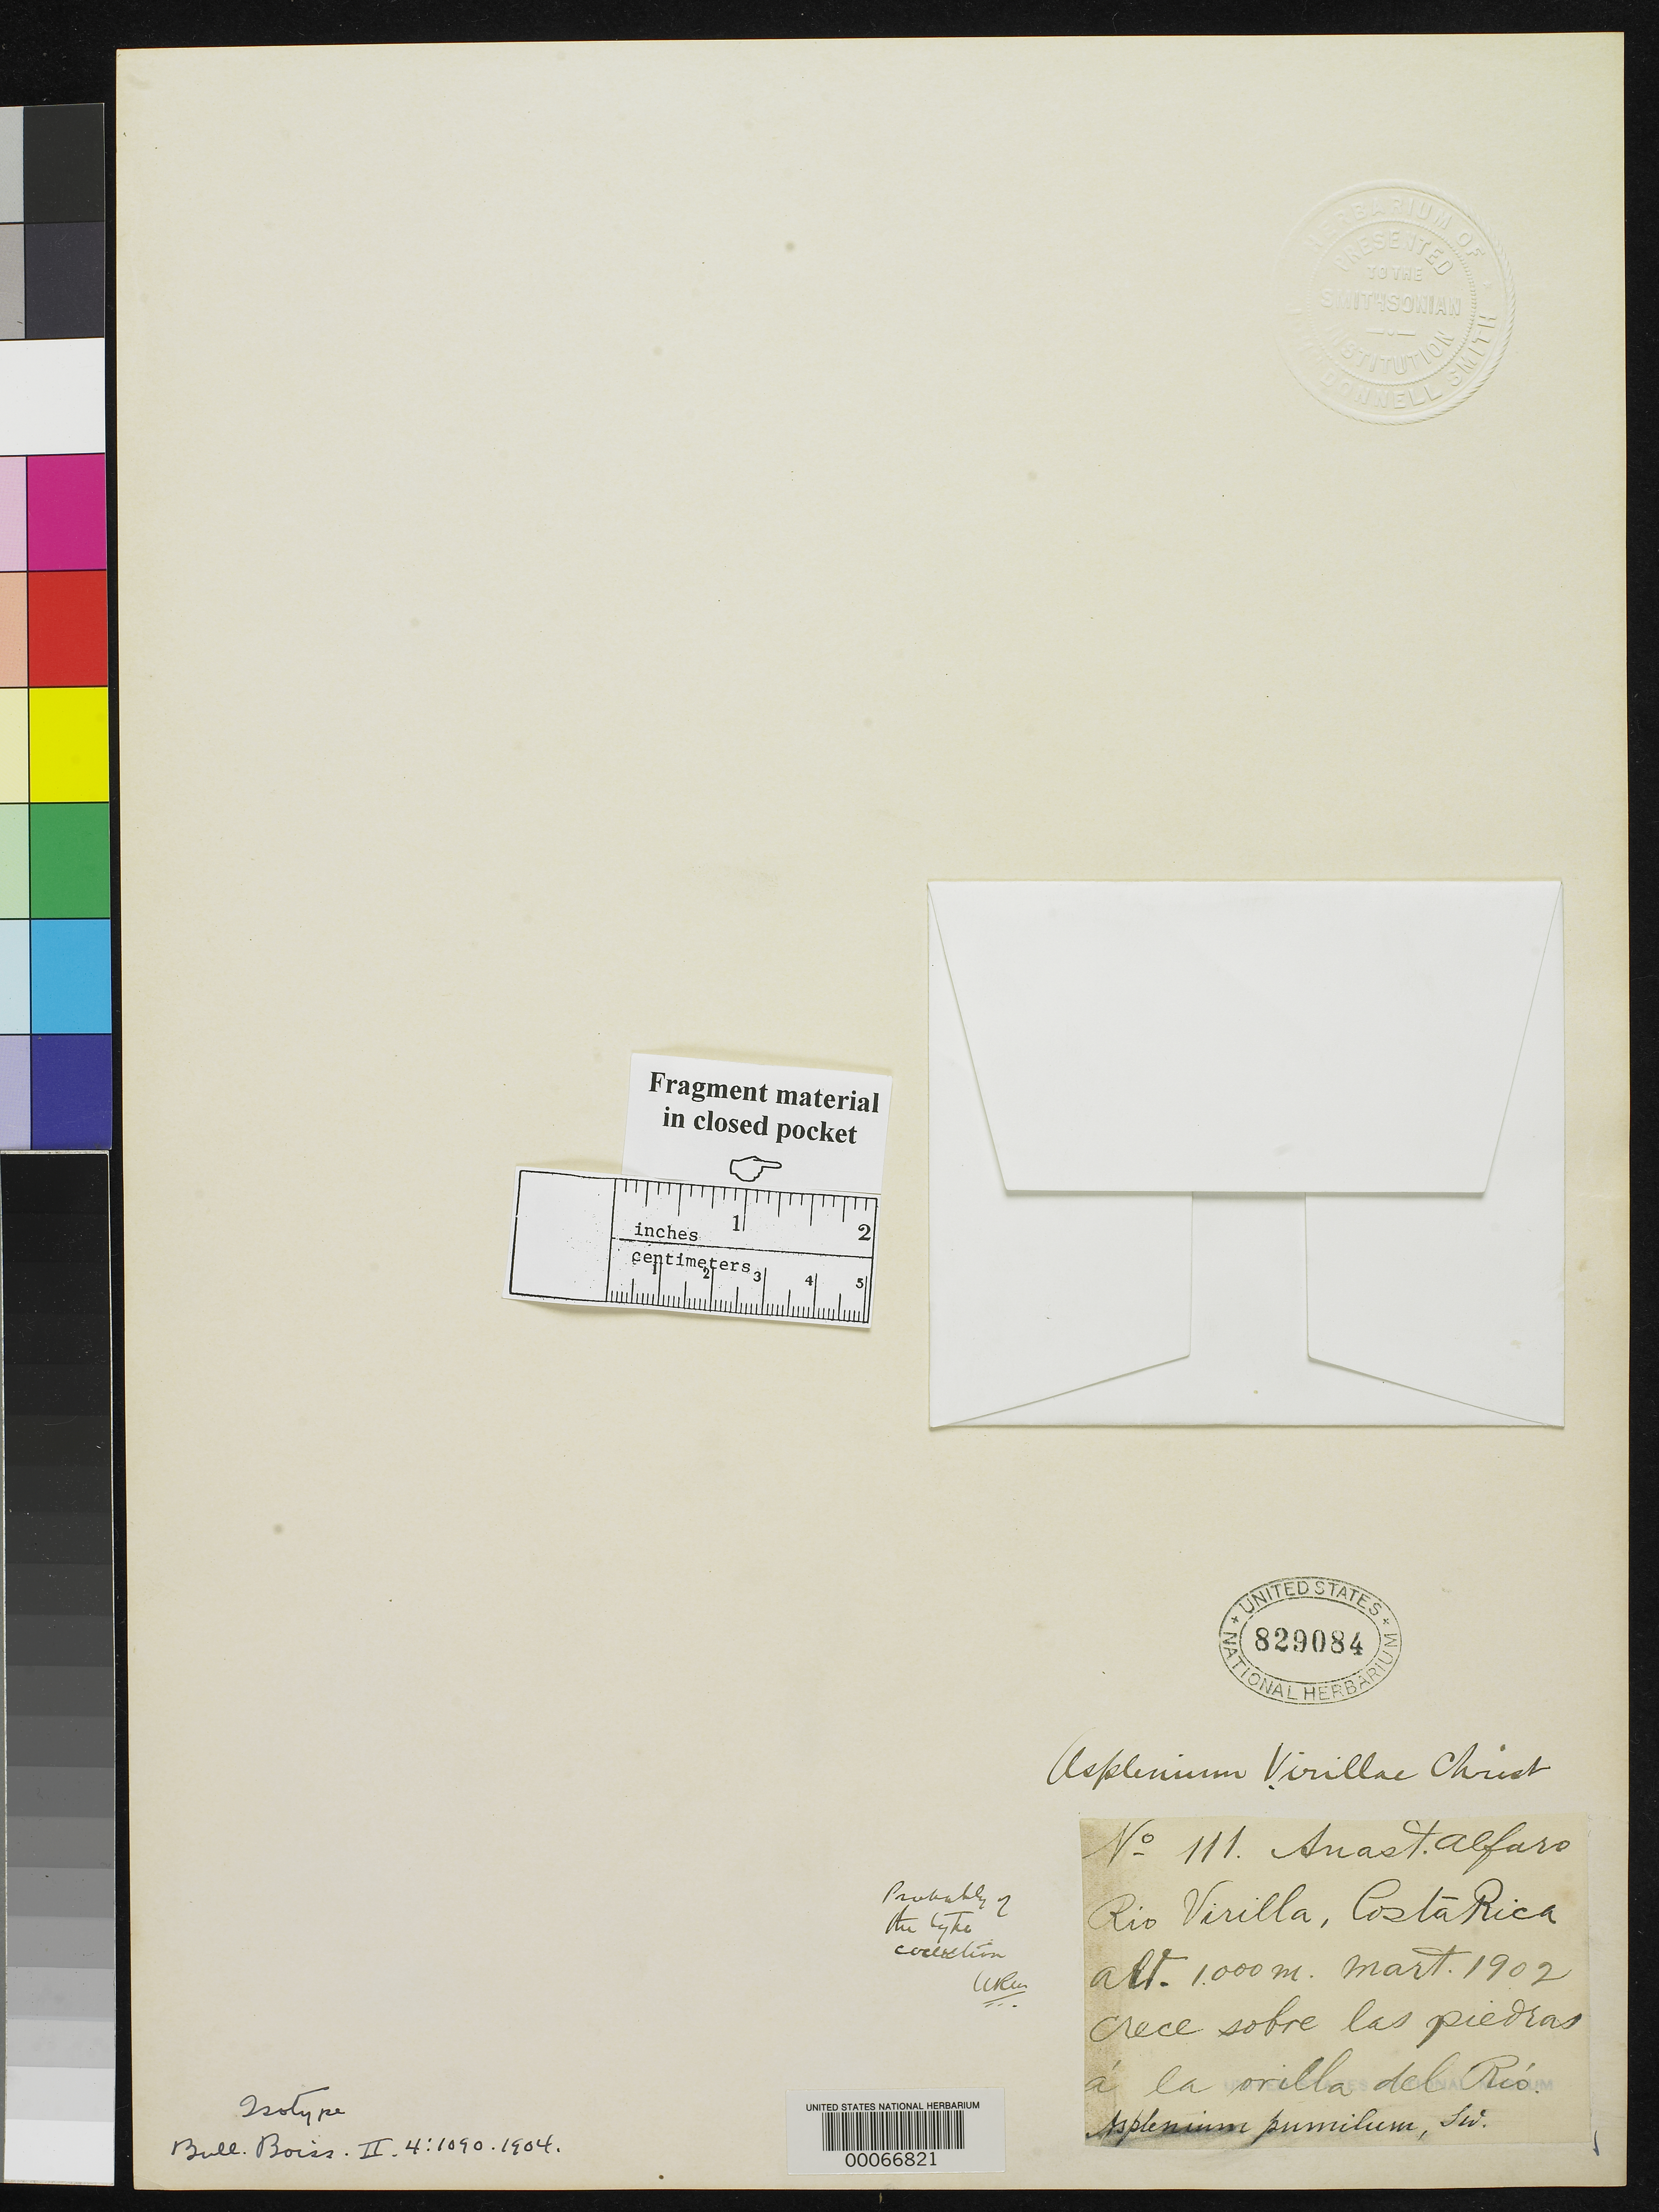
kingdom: Plantae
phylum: Tracheophyta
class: Polypodiopsida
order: Polypodiales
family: Aspleniaceae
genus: Asplenium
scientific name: Asplenium virillae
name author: Christ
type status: Type Collection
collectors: A. Alfaro Gonzalez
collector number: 111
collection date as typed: Mar 1902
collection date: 1902-03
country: Costa Rica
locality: Anastalfaro, Rio Virilla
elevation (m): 1000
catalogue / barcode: US 829084